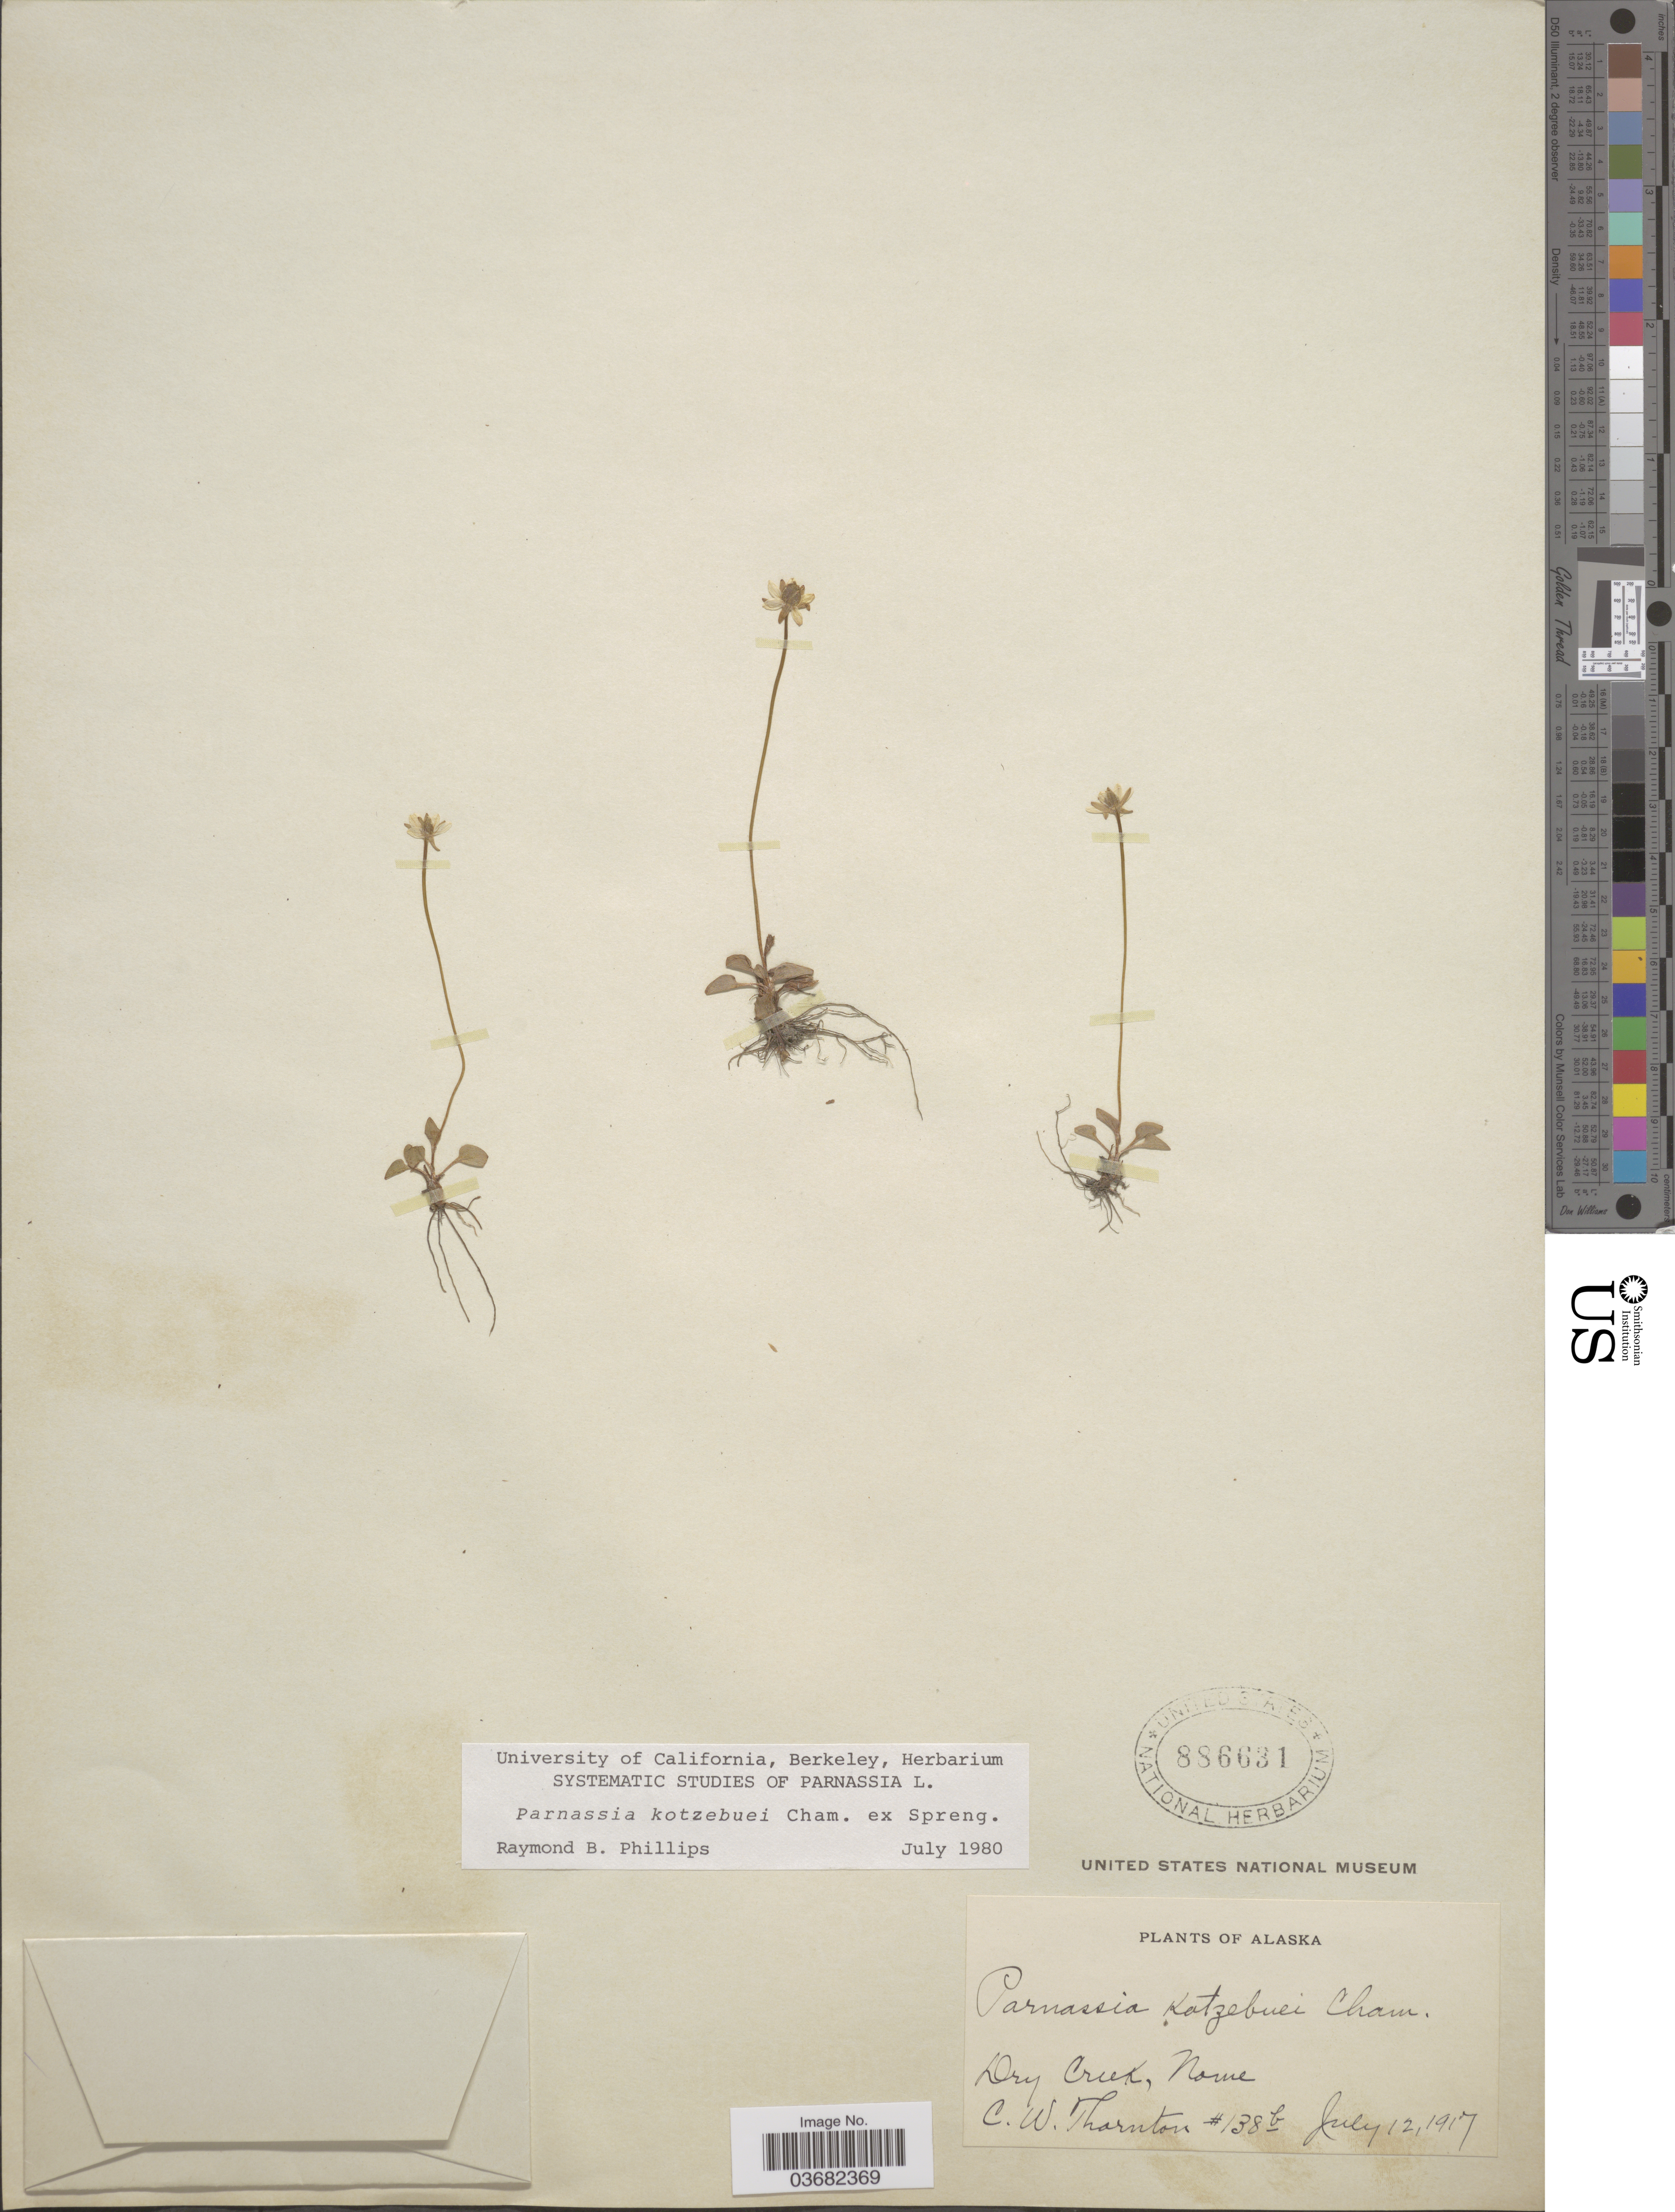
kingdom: Plantae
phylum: Tracheophyta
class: Magnoliopsida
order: Celastrales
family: Parnassiaceae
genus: Parnassia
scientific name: Parnassia kotzebuei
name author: Cham. ex Spreng.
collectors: C. Thornton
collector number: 138b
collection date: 1917-07-12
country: United States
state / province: Alaska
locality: Dry Creek, Nome.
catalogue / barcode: US 886631